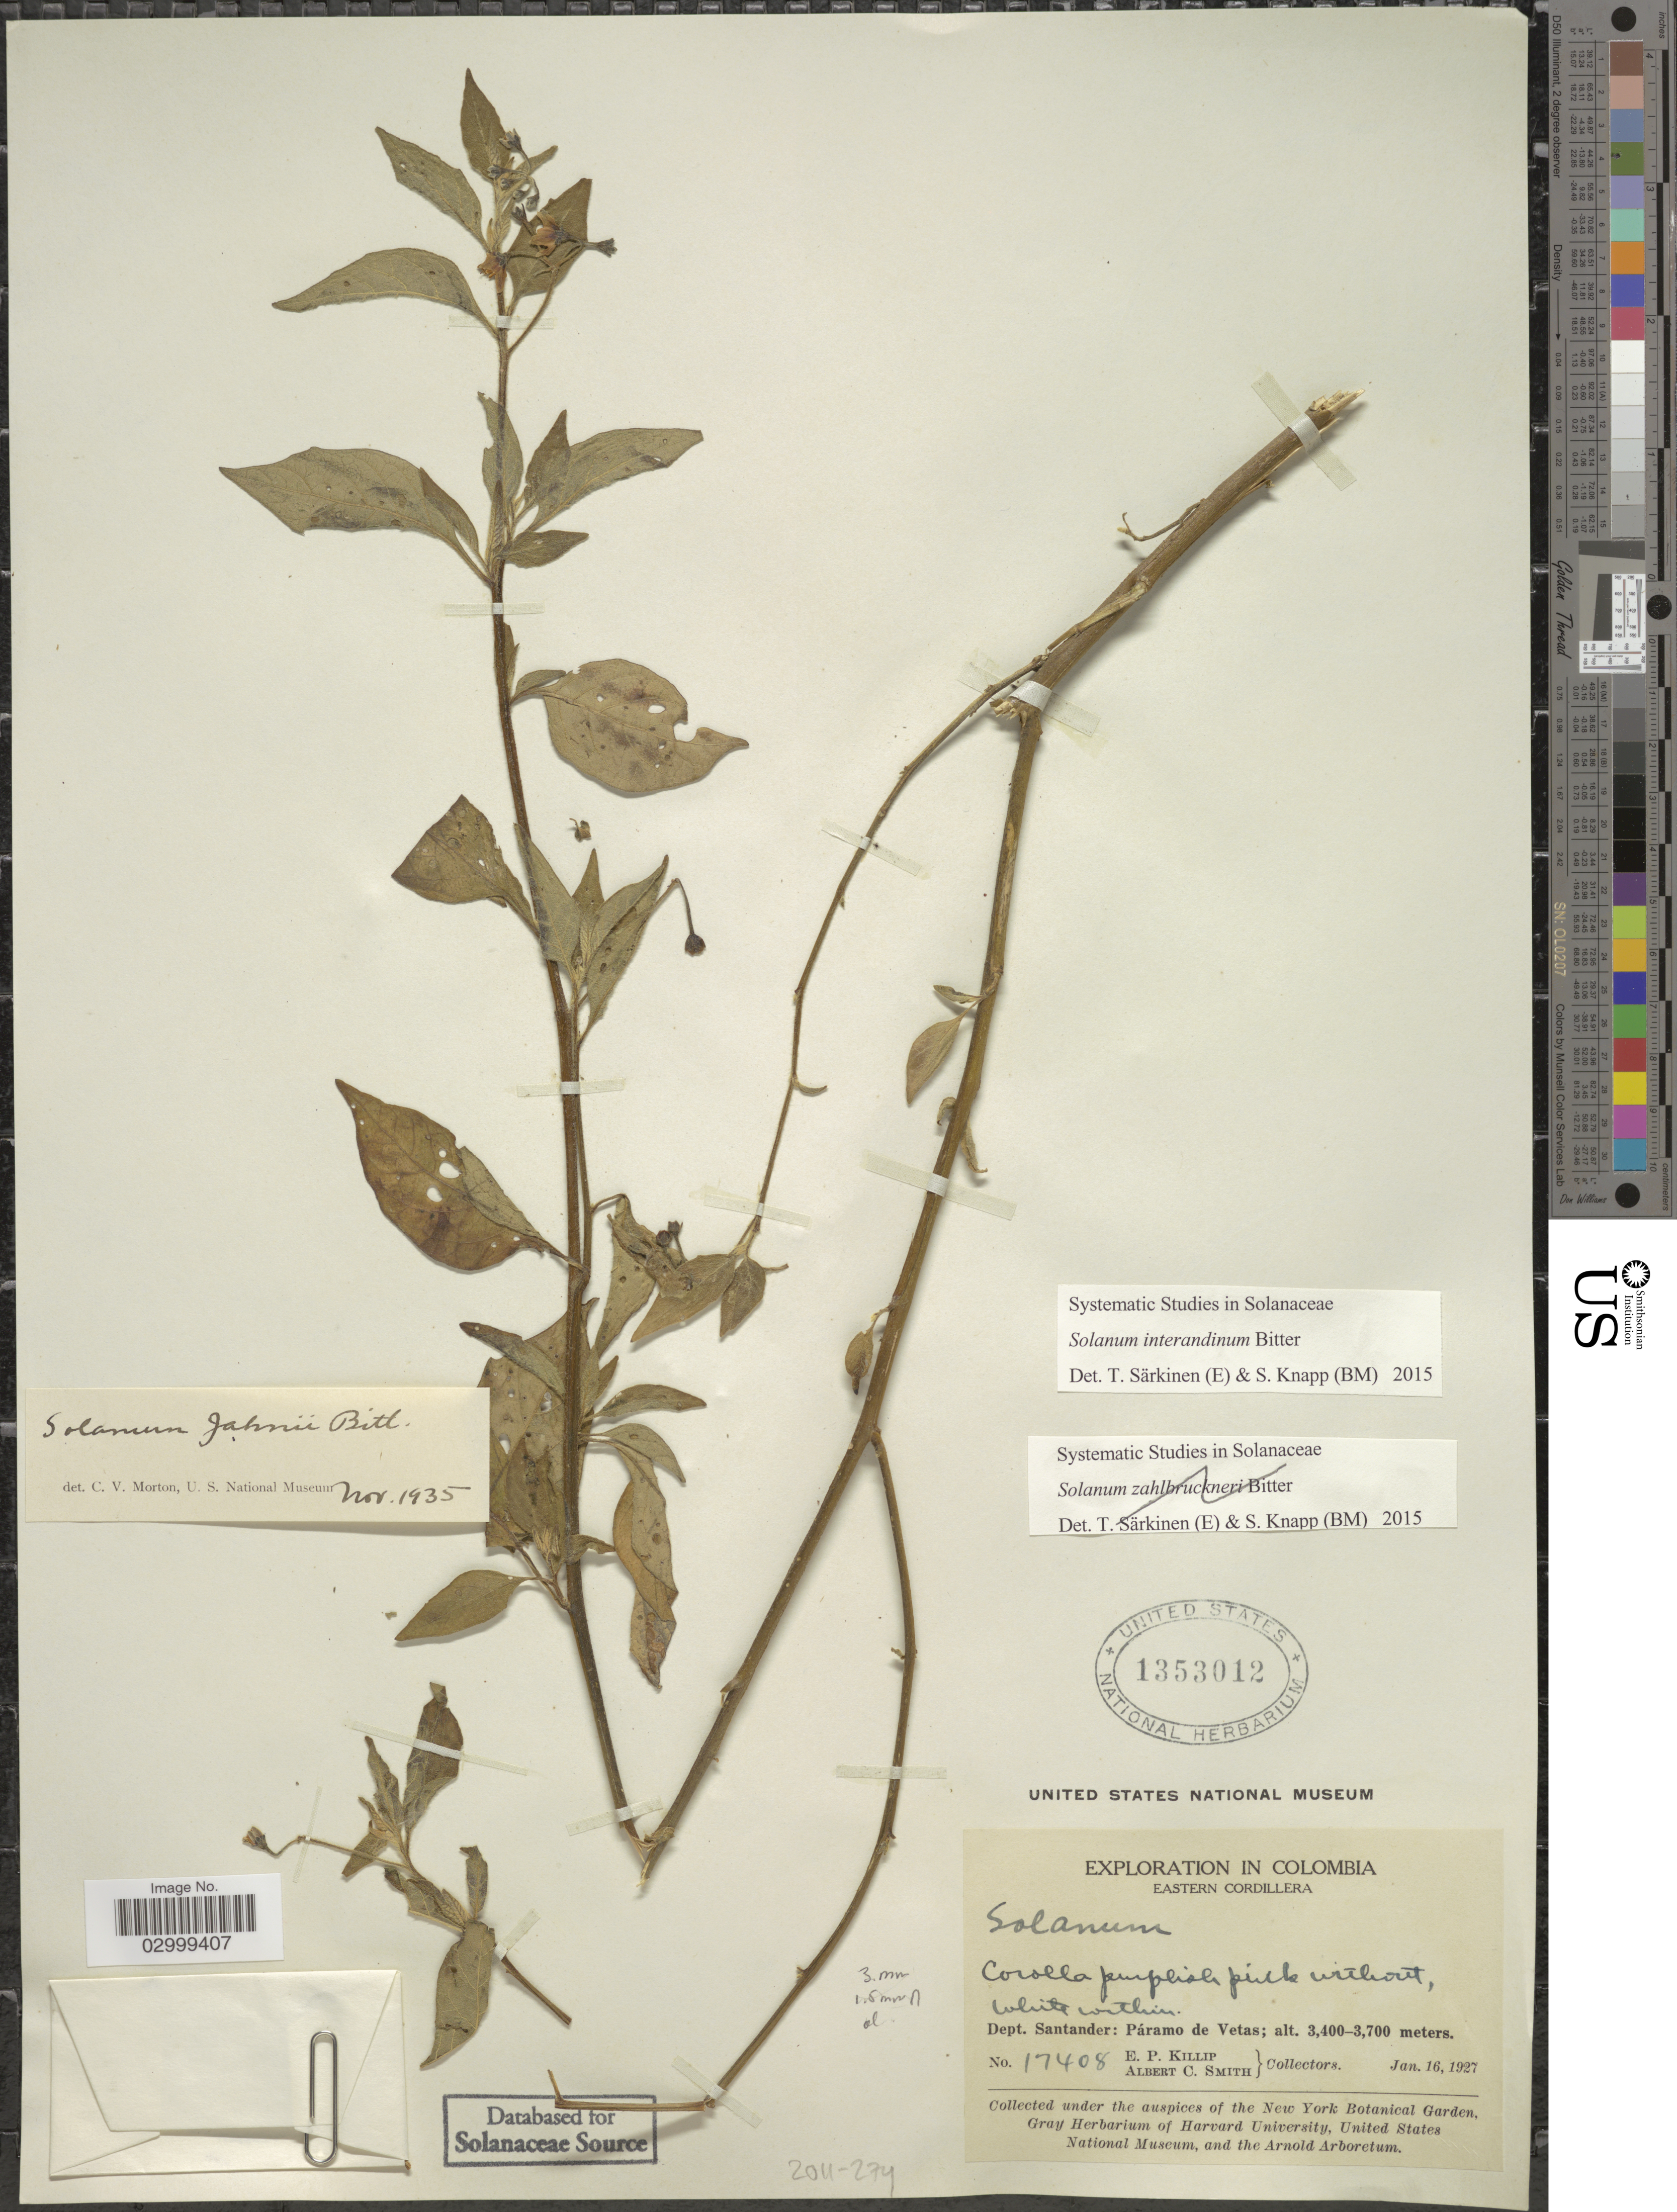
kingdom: Plantae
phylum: Tracheophyta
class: Magnoliopsida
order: Solanales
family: Solanaceae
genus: Solanum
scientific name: Solanum interandinum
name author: Bitter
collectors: E. P. Killip & A. C. Smith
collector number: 17408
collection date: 1927-01-16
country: Colombia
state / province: Santander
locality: Eastern Cordillera. Dept. Santander: Páramo de Vetas.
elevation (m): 3400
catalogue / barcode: US 1353012